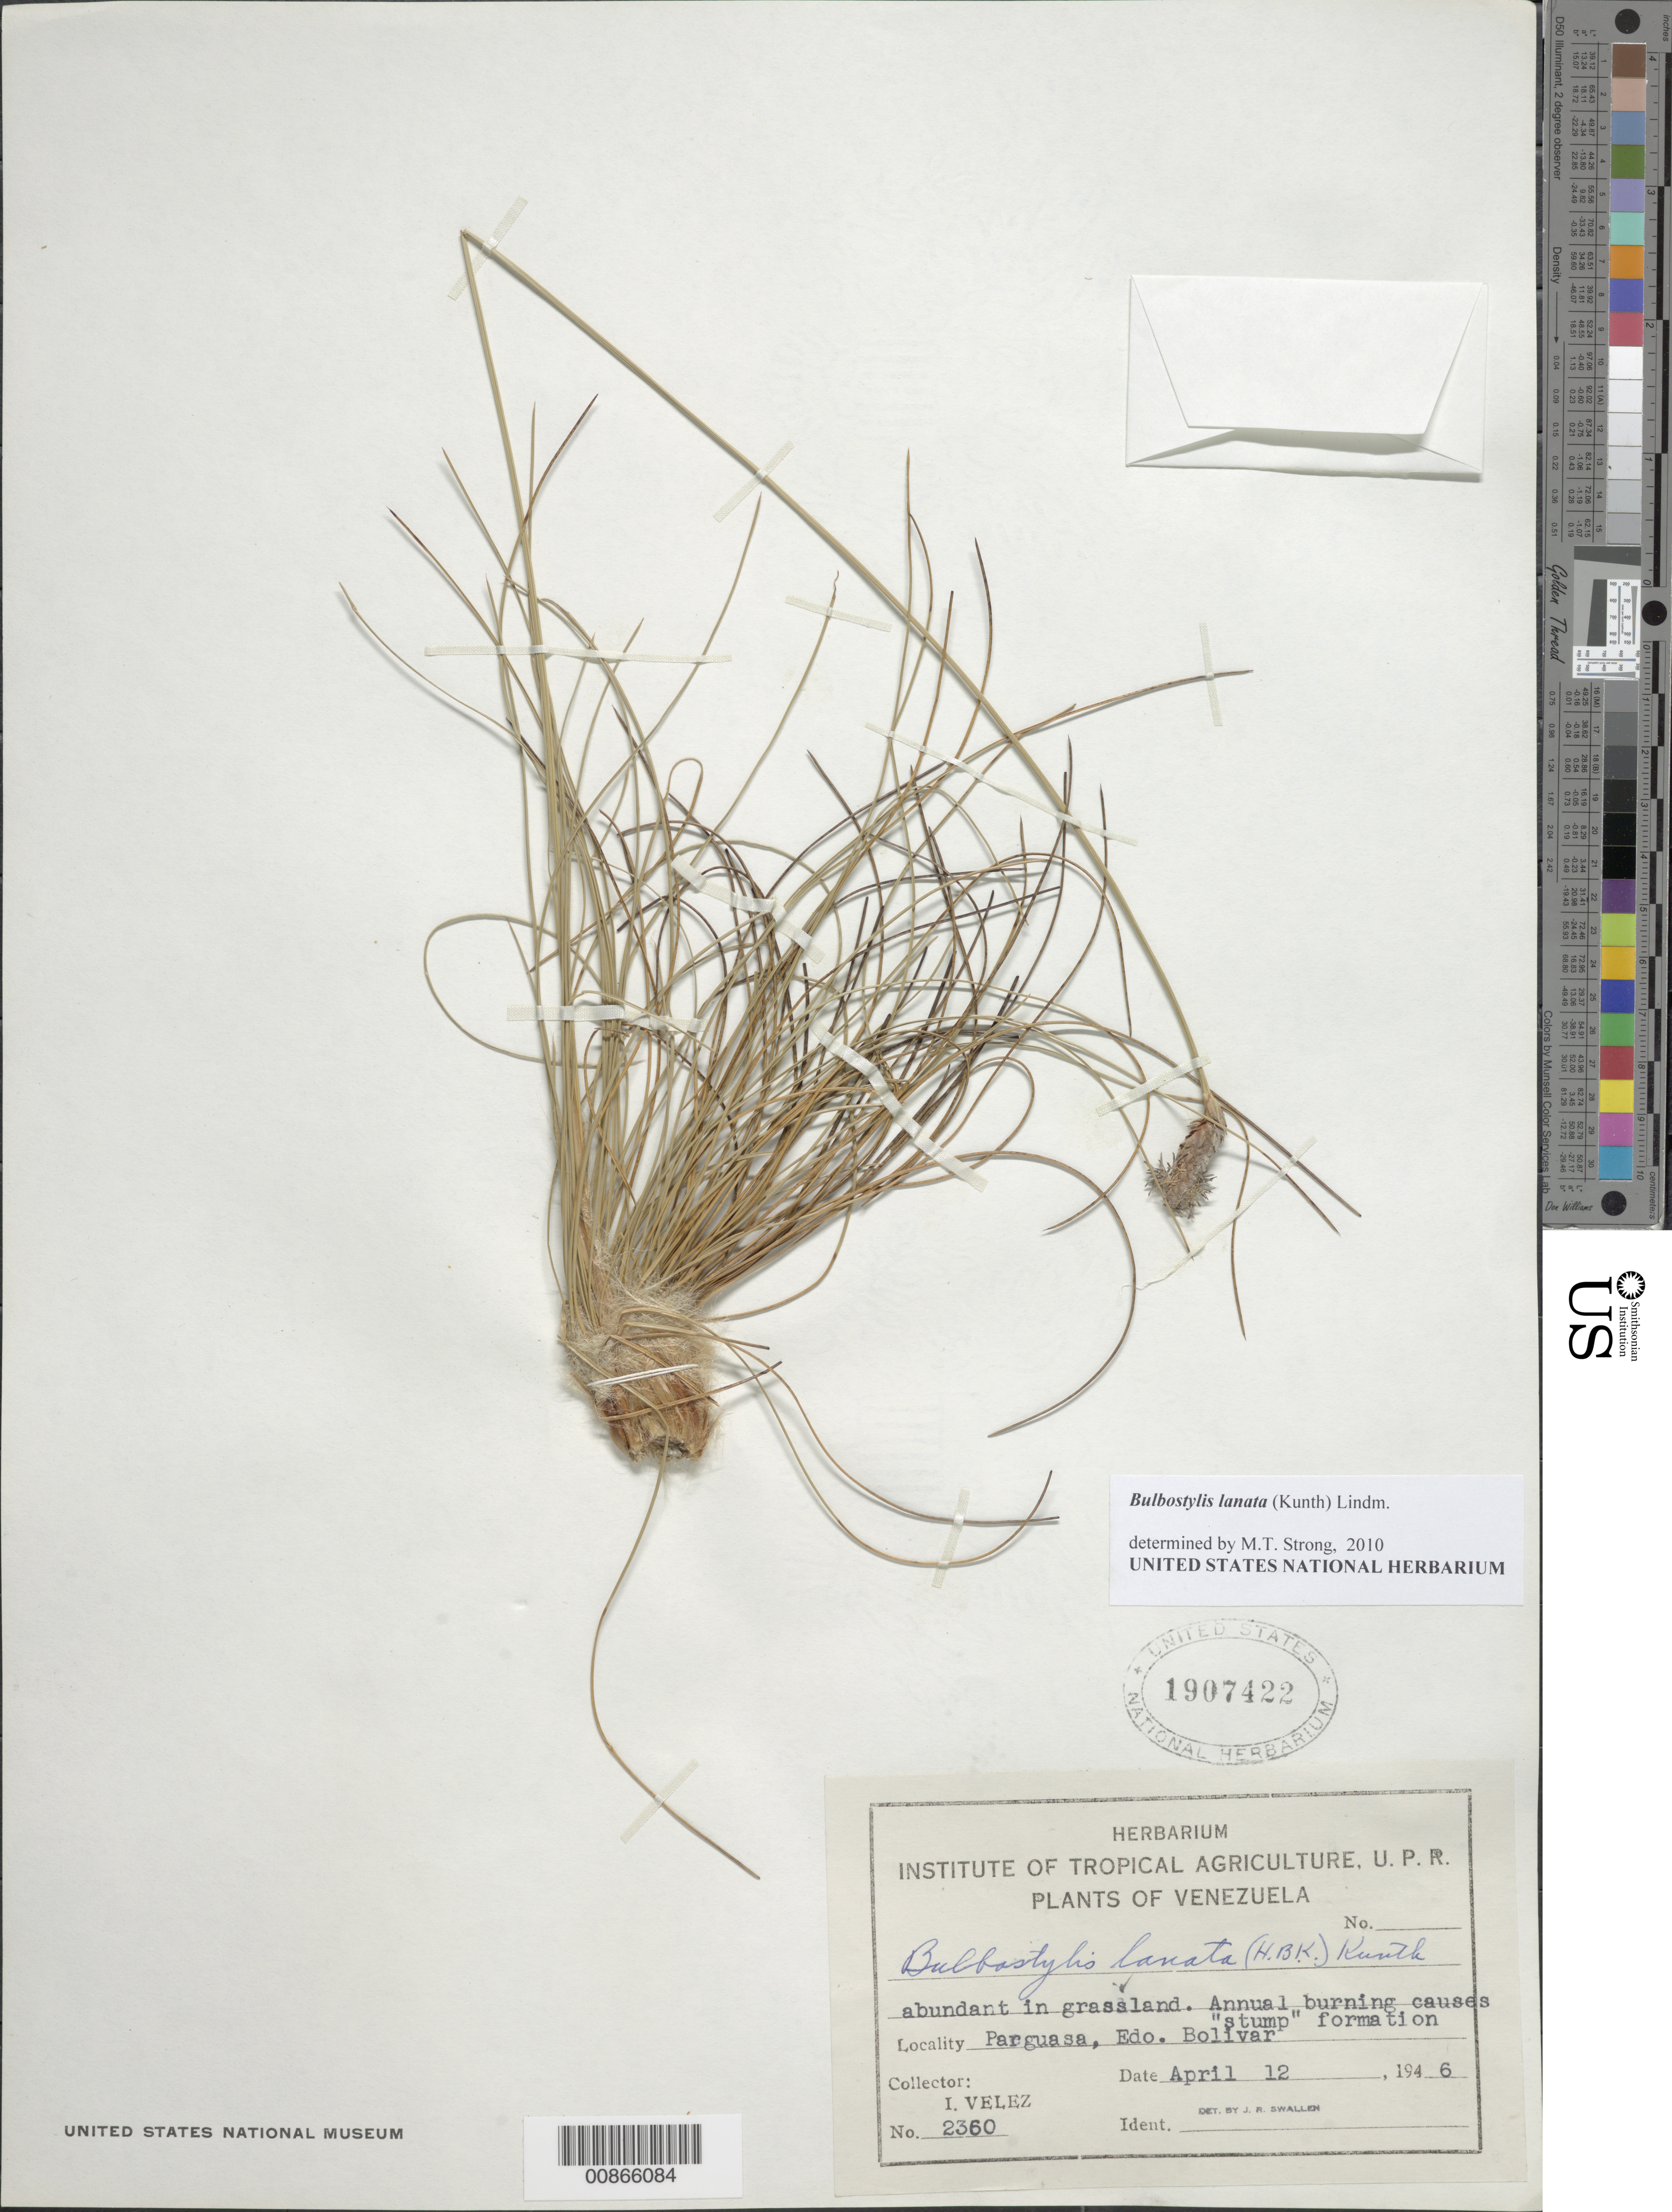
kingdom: Plantae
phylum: Tracheophyta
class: Liliopsida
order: Poales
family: Cyperaceae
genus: Bulbostylis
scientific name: Bulbostylis lanata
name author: (Kunth) Lindm.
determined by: Strong, M. T., (US), Smithsonian Institution - National Museum of Natural History (UNITED STATES)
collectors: I. Velez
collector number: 2360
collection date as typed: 12-Apr-46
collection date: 1946-04-12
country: Venezuela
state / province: Bolívar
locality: Parguasa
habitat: Grassland, annual burning causes "stump" formation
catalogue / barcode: US 1907422